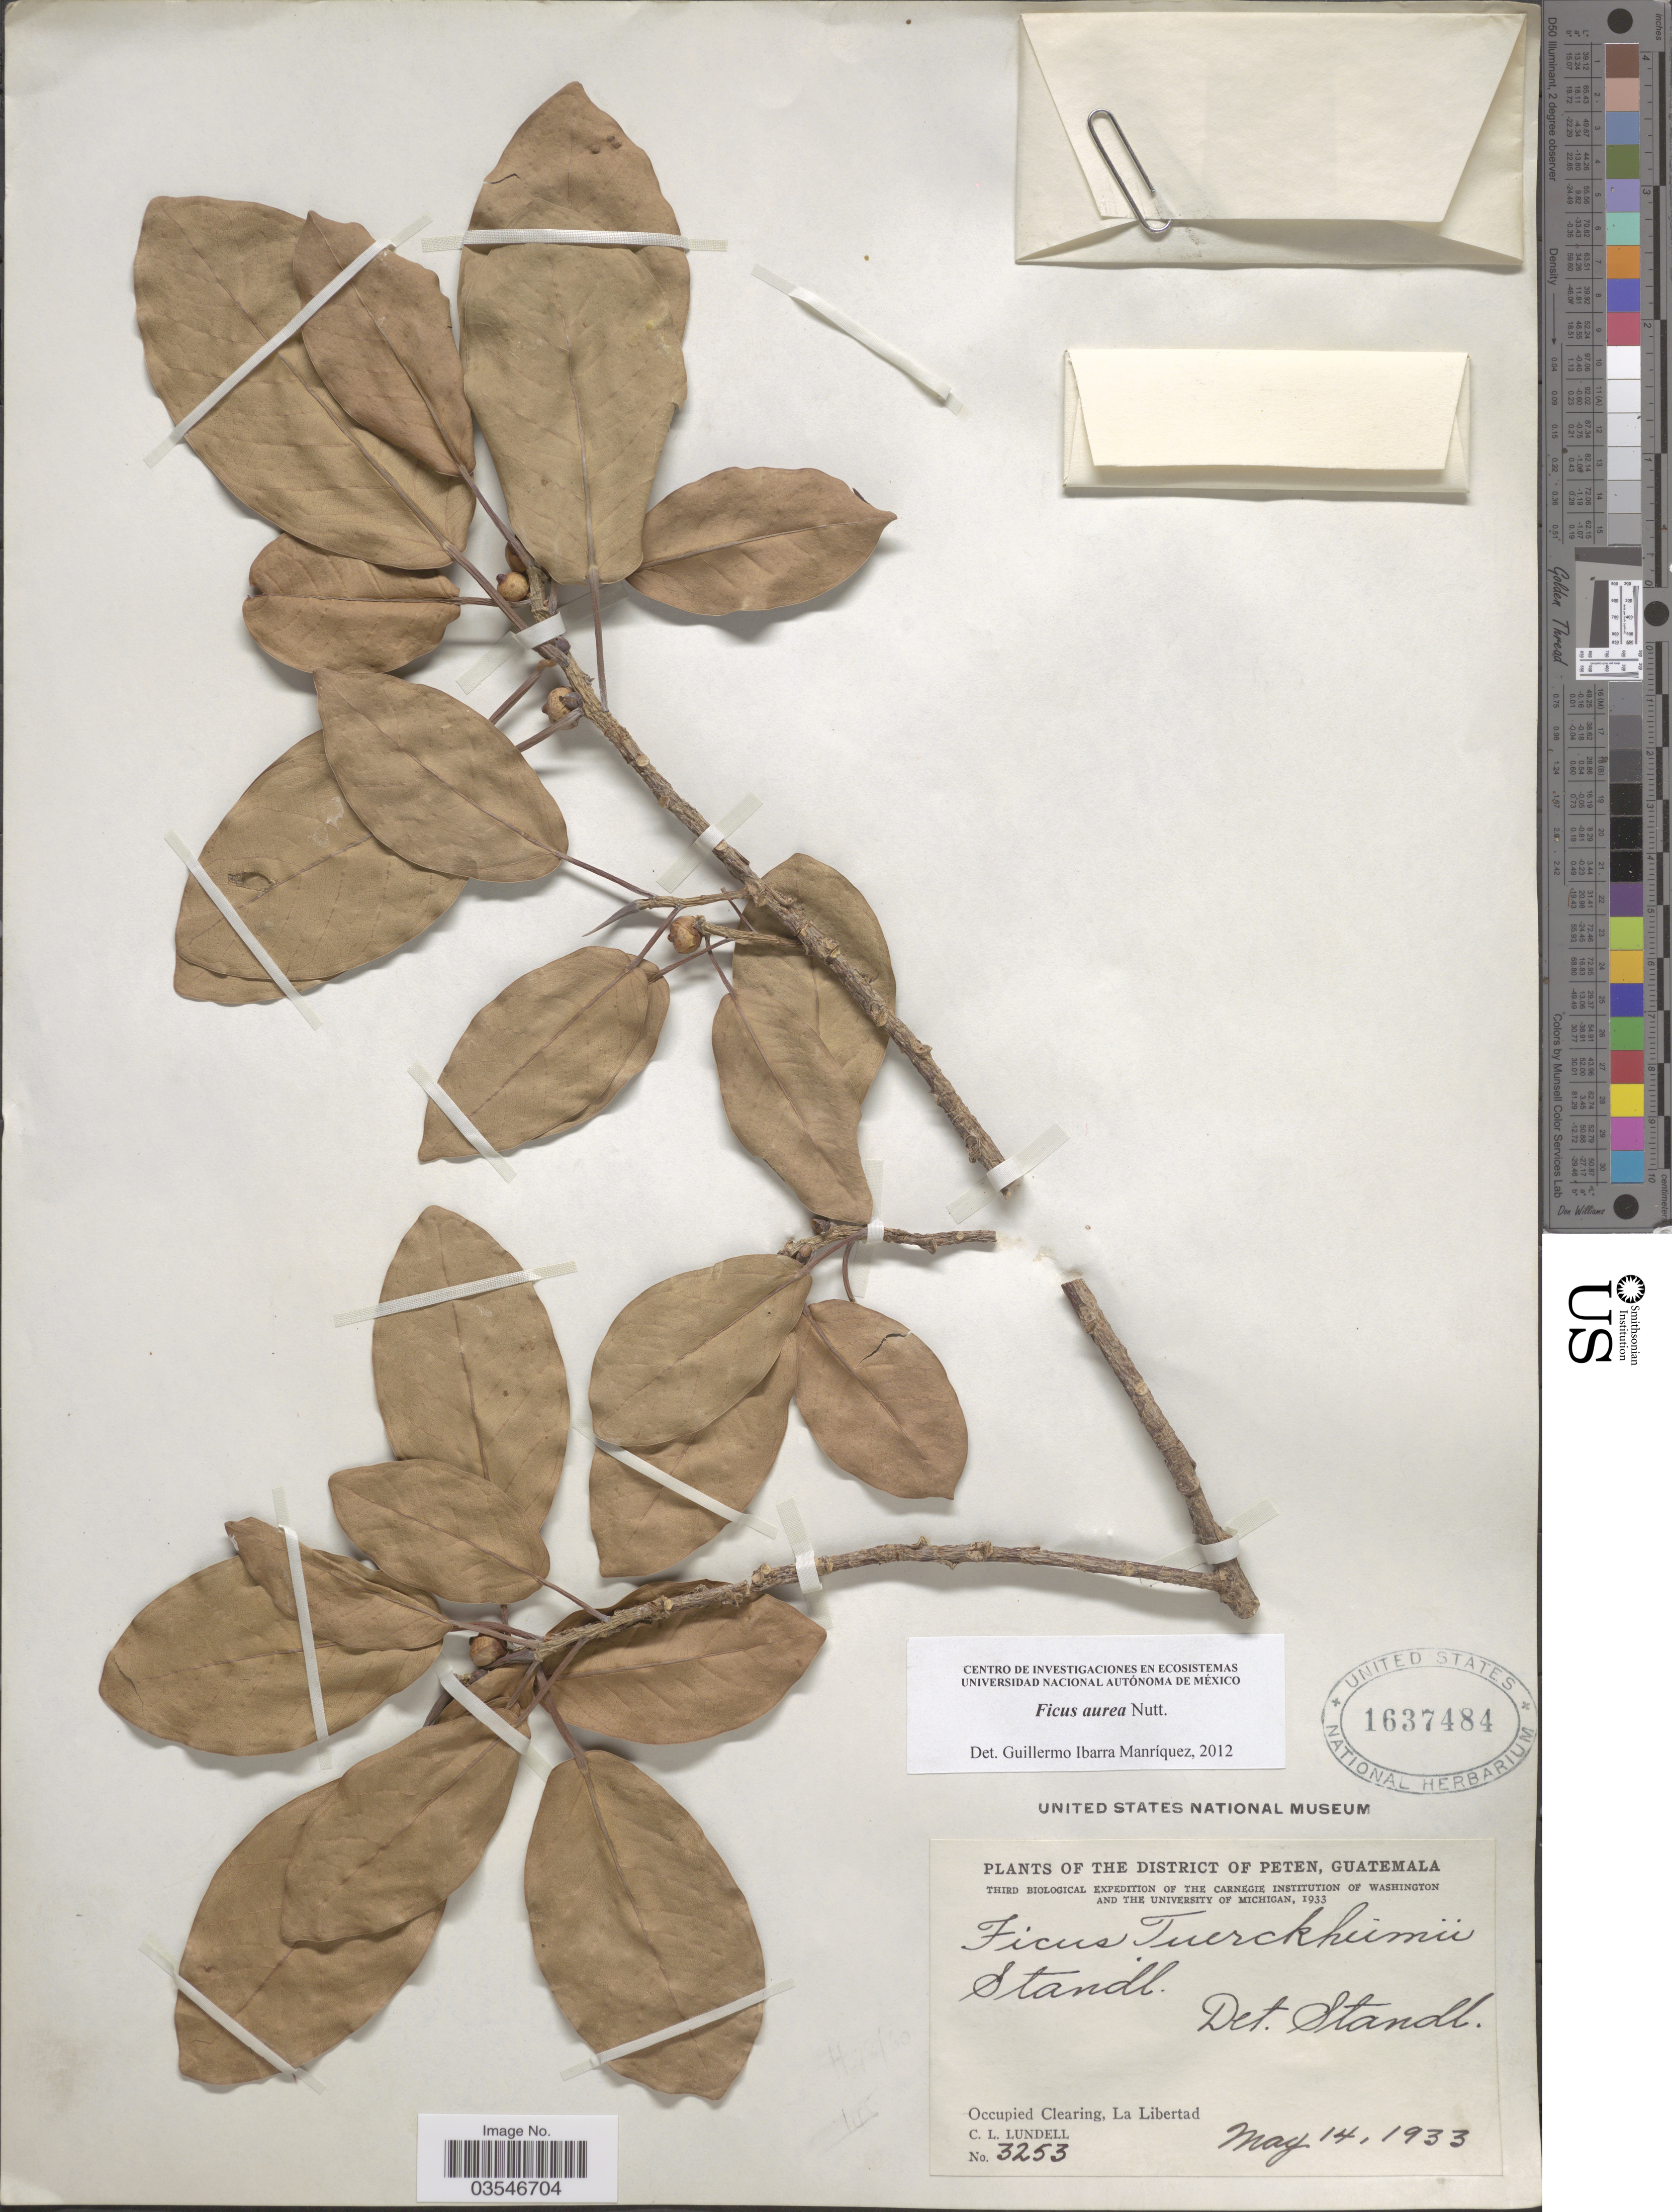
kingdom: Plantae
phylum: Tracheophyta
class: Magnoliopsida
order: Rosales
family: Moraceae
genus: Ficus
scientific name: Ficus aurea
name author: Nutt.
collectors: C. L. Lundell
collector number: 3253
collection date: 1933-05-14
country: Guatemala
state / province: El Peten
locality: District of Peten. Occupied Clearing, La Libertad.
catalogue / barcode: US 1637484